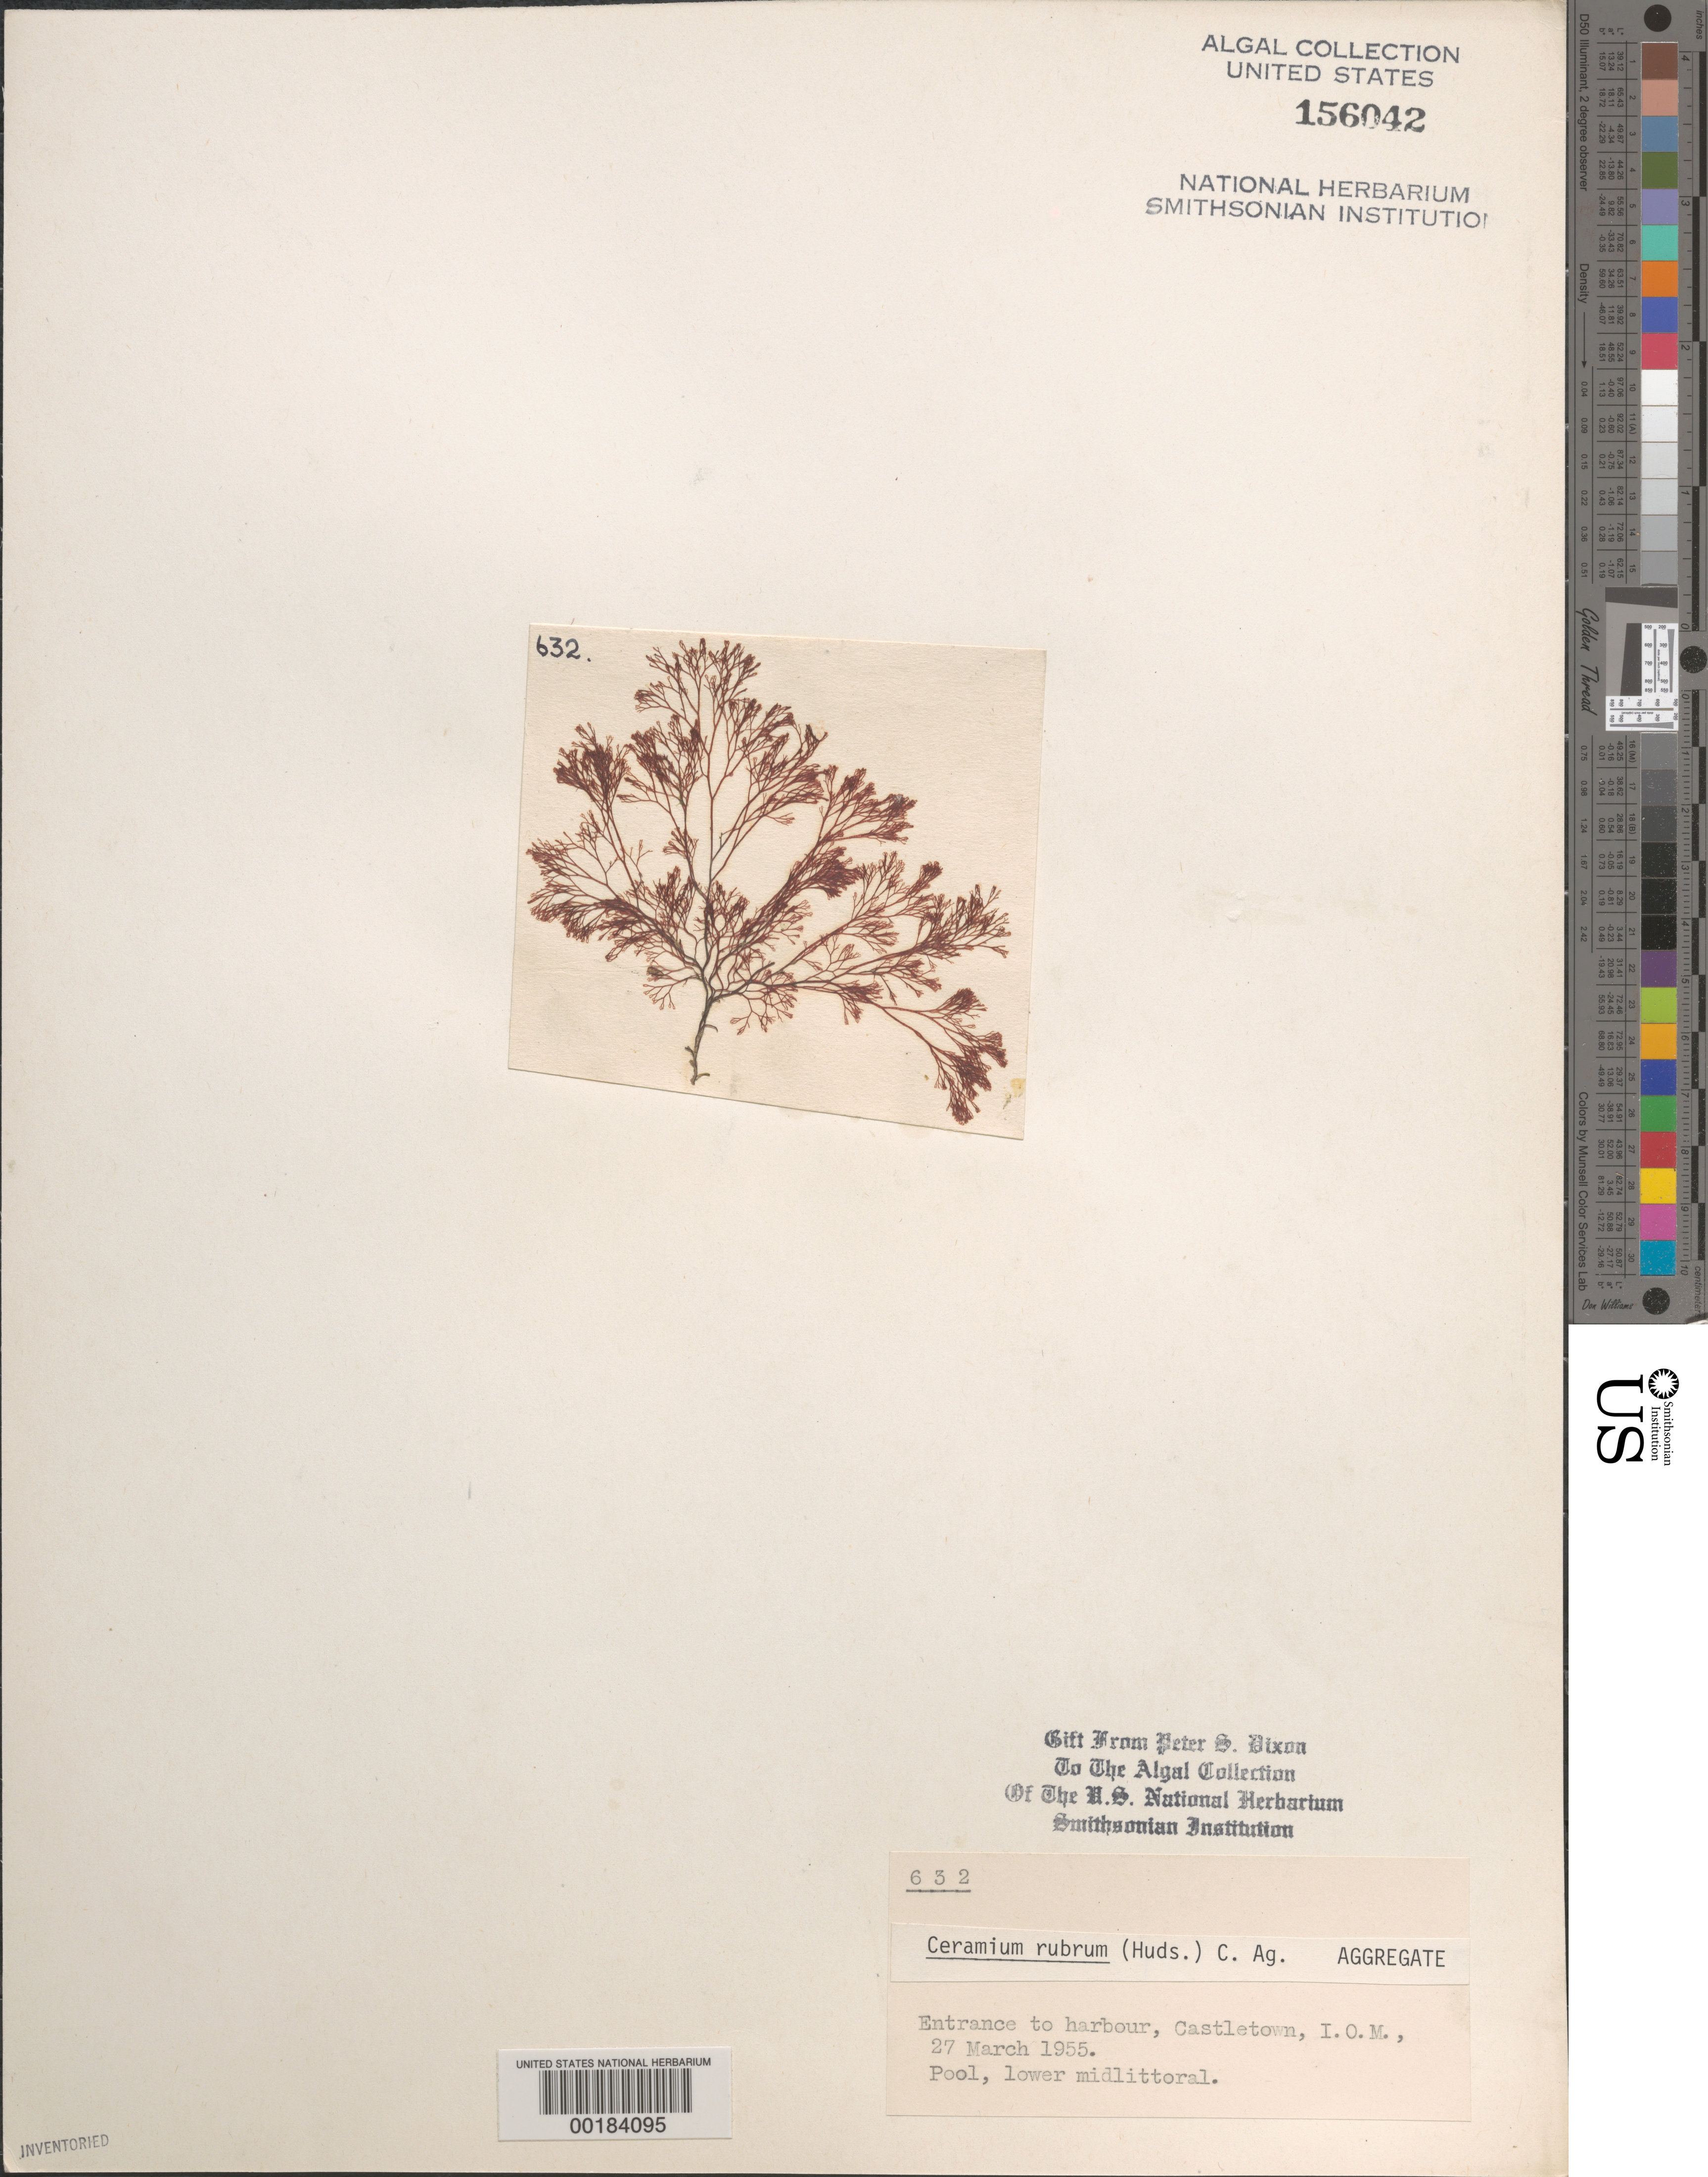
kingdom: Plantae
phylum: Rhodophyta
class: Florideophyceae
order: Ceramiales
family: Ceramiaceae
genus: Ceramium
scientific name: Ceramium rubrum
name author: C. Agardh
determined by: Dixon, P. S.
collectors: P. S. Dixon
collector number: PSD 632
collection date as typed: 27 Mar 1955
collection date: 1955-03-27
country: United Kingdom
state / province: England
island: Isle of Man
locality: Castletown, entrance to harbor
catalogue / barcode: US 156042